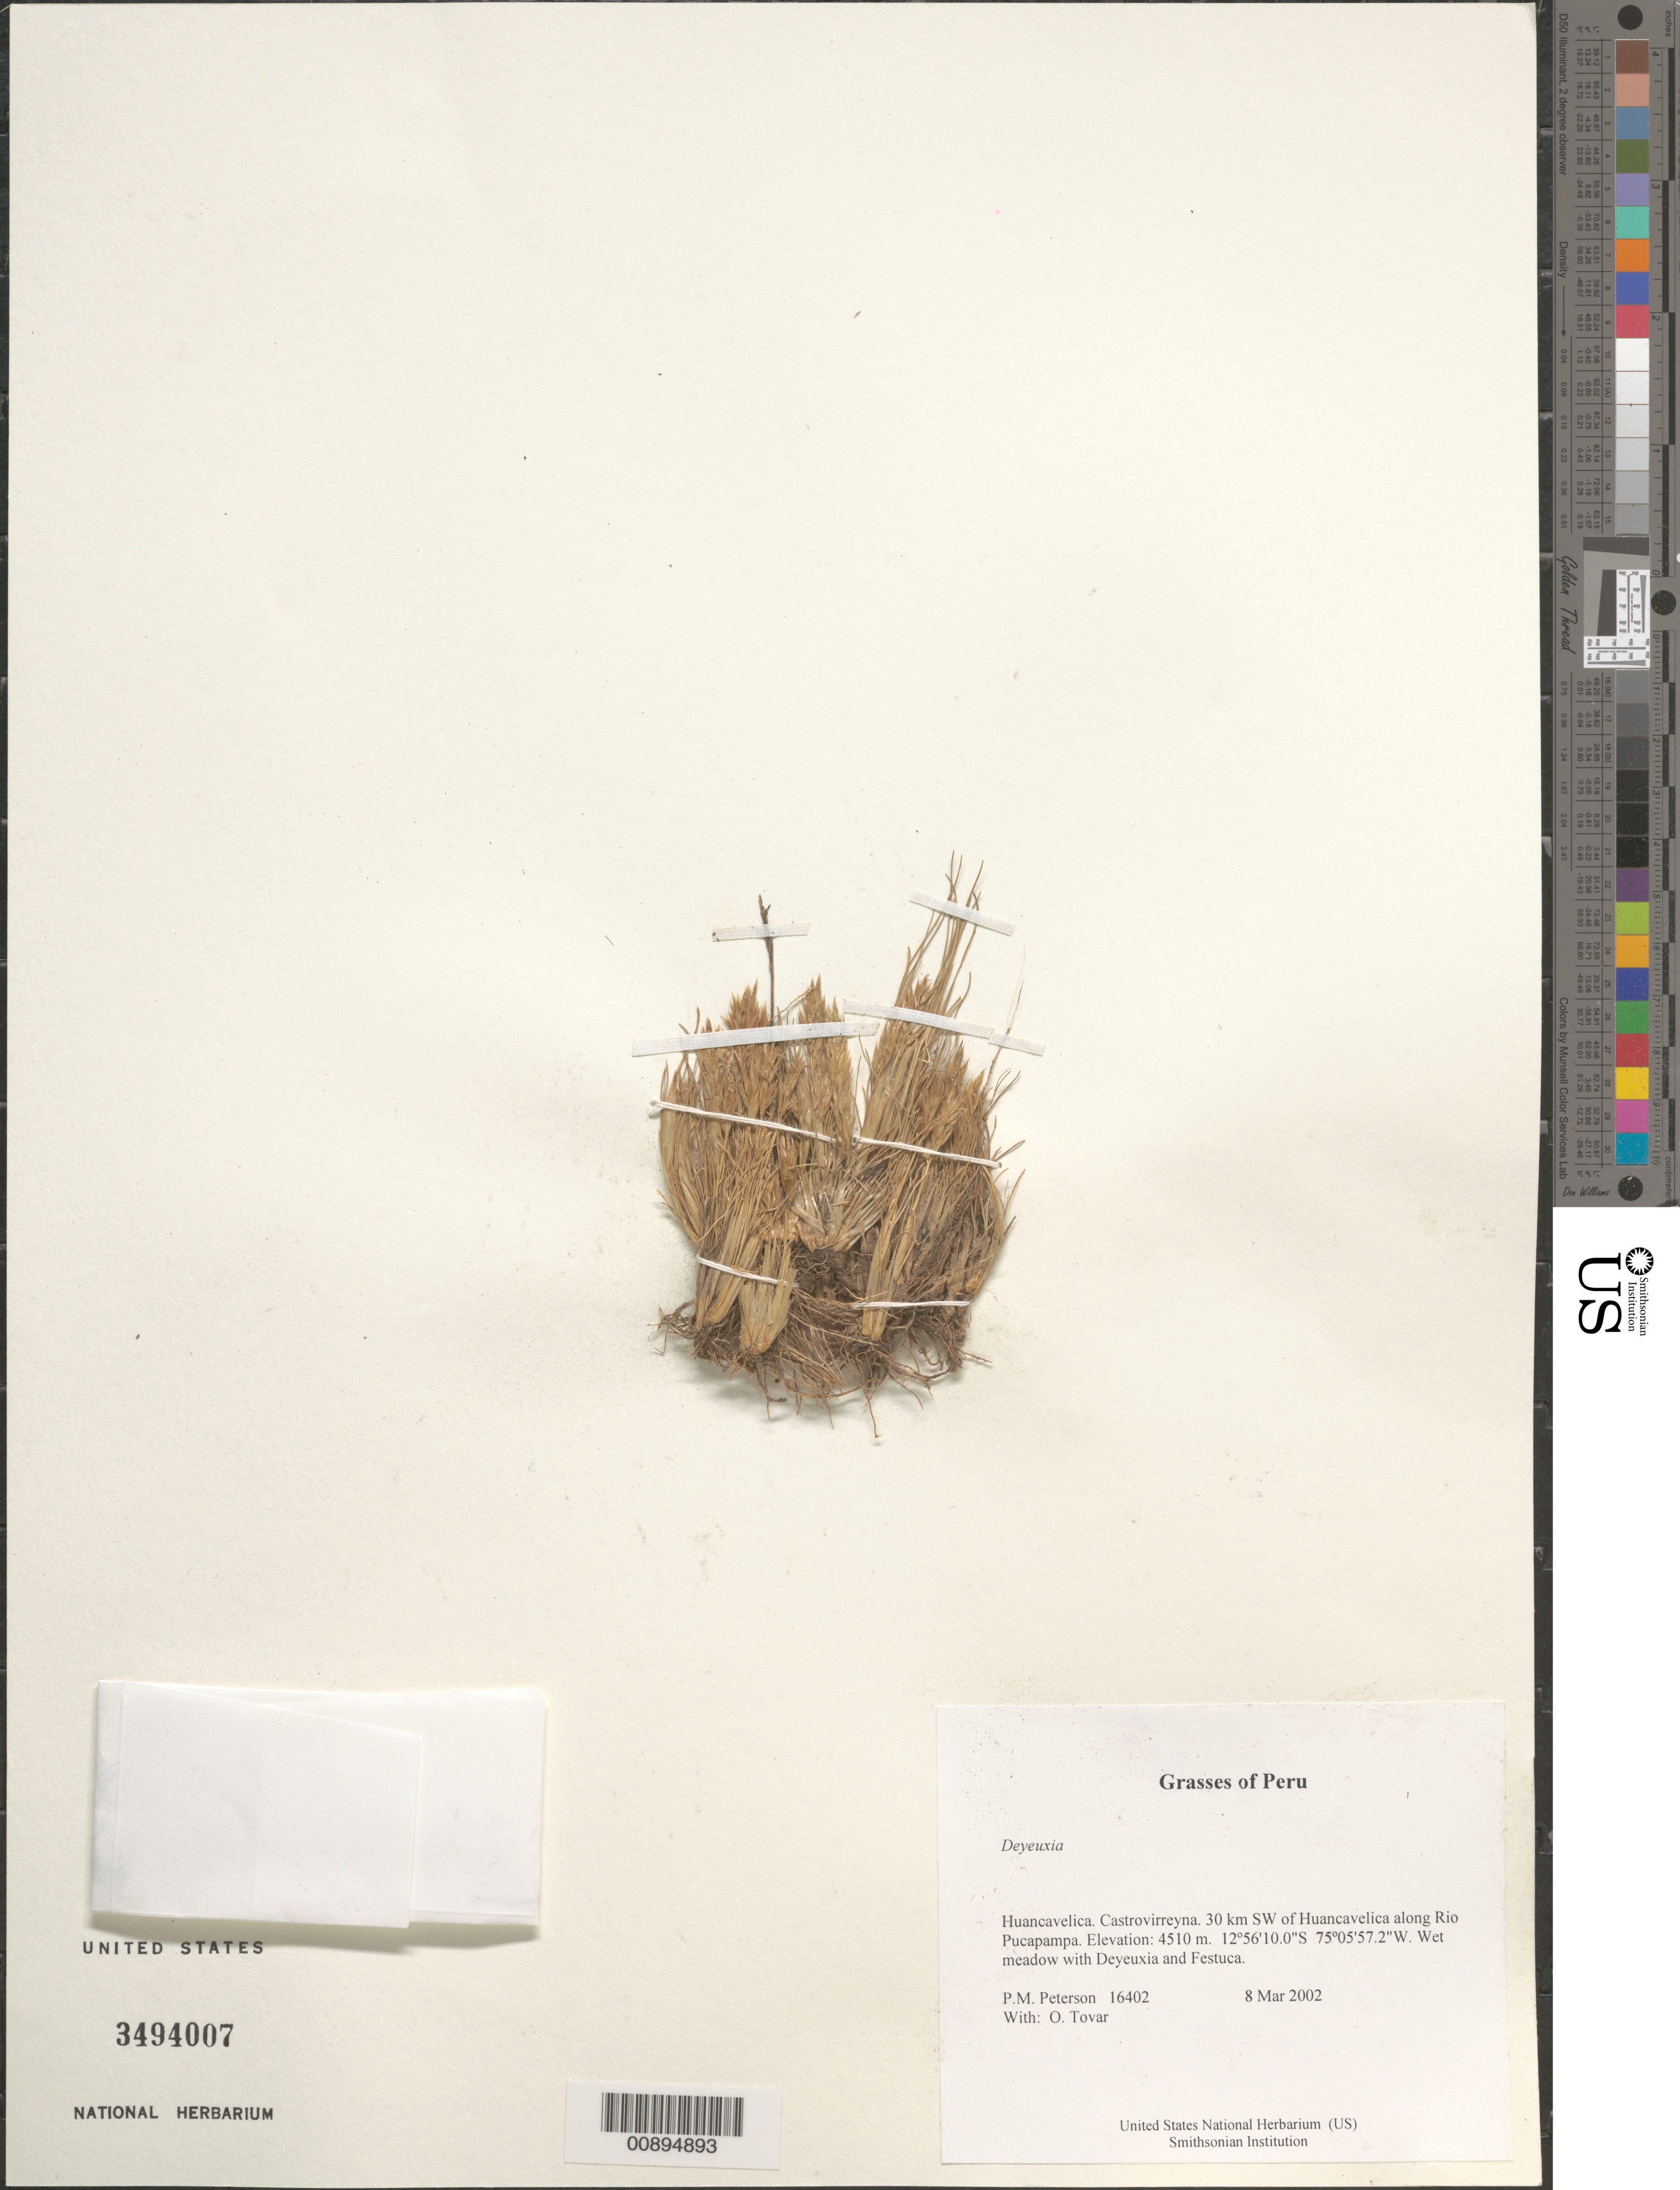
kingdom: Plantae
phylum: Tracheophyta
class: Liliopsida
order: Poales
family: Poaceae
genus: Calamagrostis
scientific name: Calamagrostis sp.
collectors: P. M. Peterson & Ó. Tovar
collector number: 16402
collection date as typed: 08 Mar 2002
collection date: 2002-03-08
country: Peru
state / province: Huancavelica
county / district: Castrovirreyna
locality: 30 km SW of Huancavelica along Rio Pucapampa.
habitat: Wet meadow with ~Deyeuxia~ and ~Festuca~.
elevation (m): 4510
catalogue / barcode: US 3494007